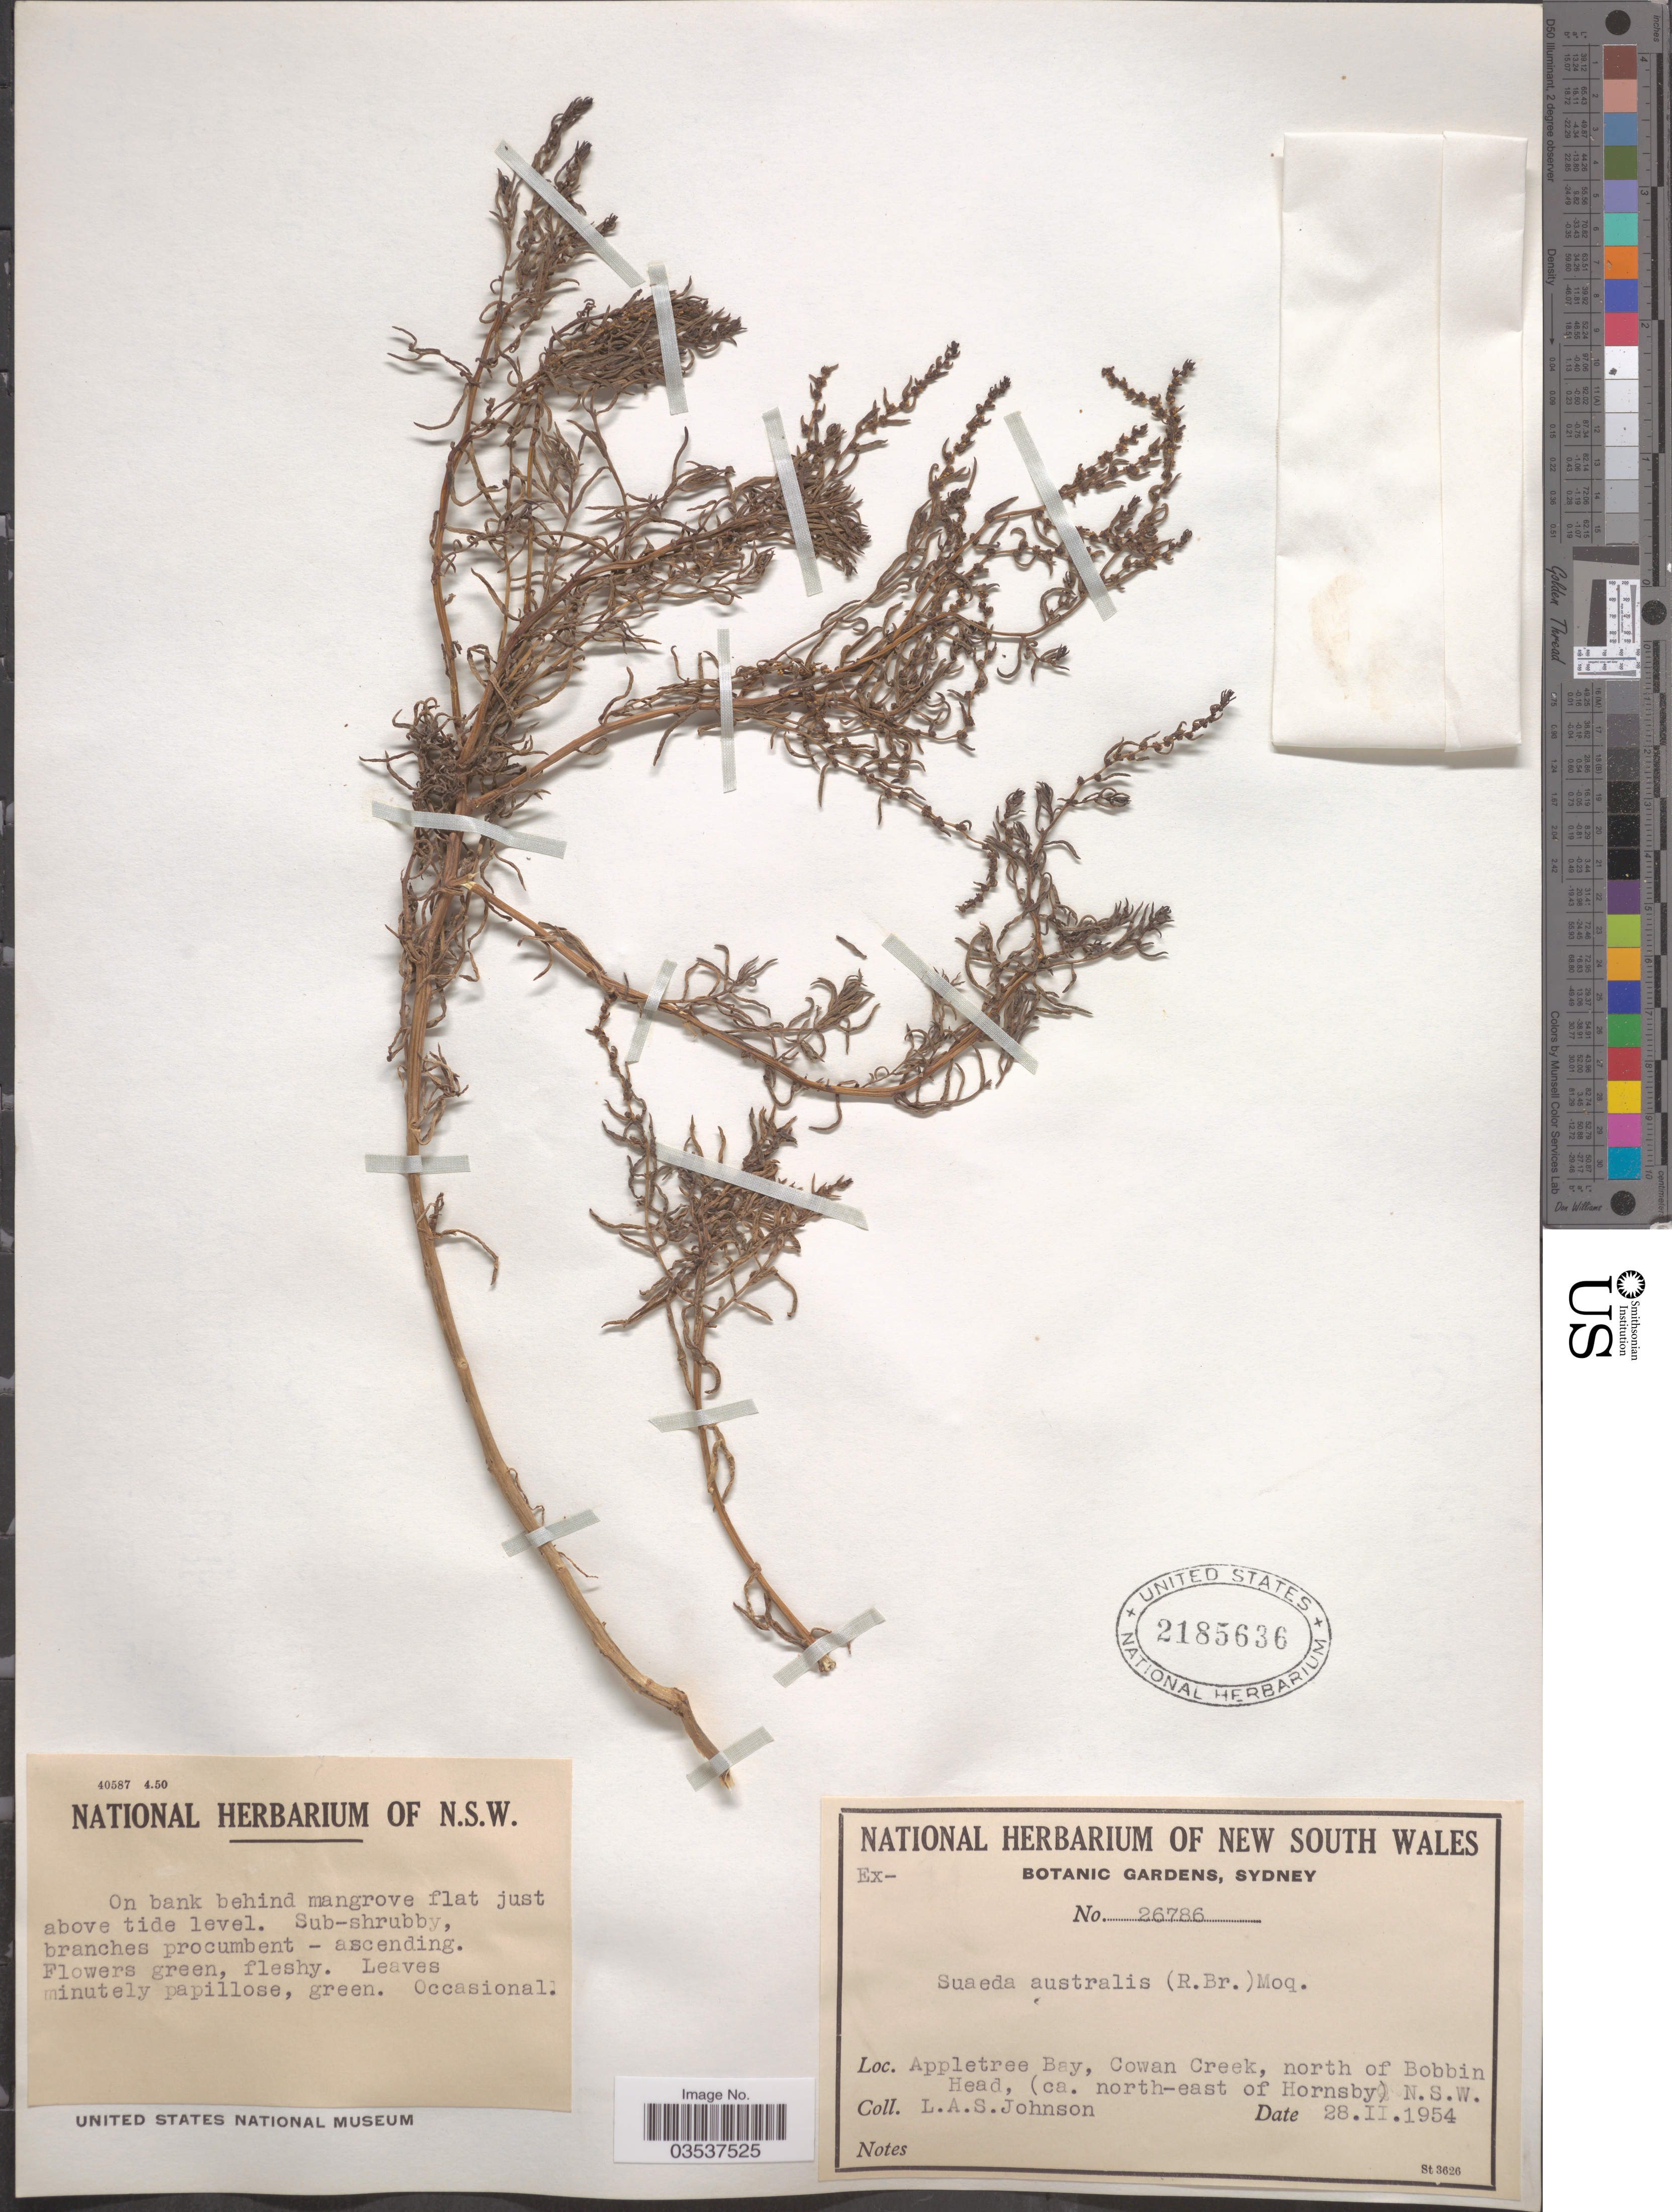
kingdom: Plantae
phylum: Tracheophyta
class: Magnoliopsida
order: Caryophyllales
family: Amaranthaceae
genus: Suaeda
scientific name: Suaeda australis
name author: (R. Br.) Moq.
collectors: L. A. S. Johnson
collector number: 26786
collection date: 1954-02-28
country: Australia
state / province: New South Wales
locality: Appletree Bay, Cowan Creek, north of Bobbin Head, (ca. north-east of Hornsby) N.S.W.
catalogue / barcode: US 2185636